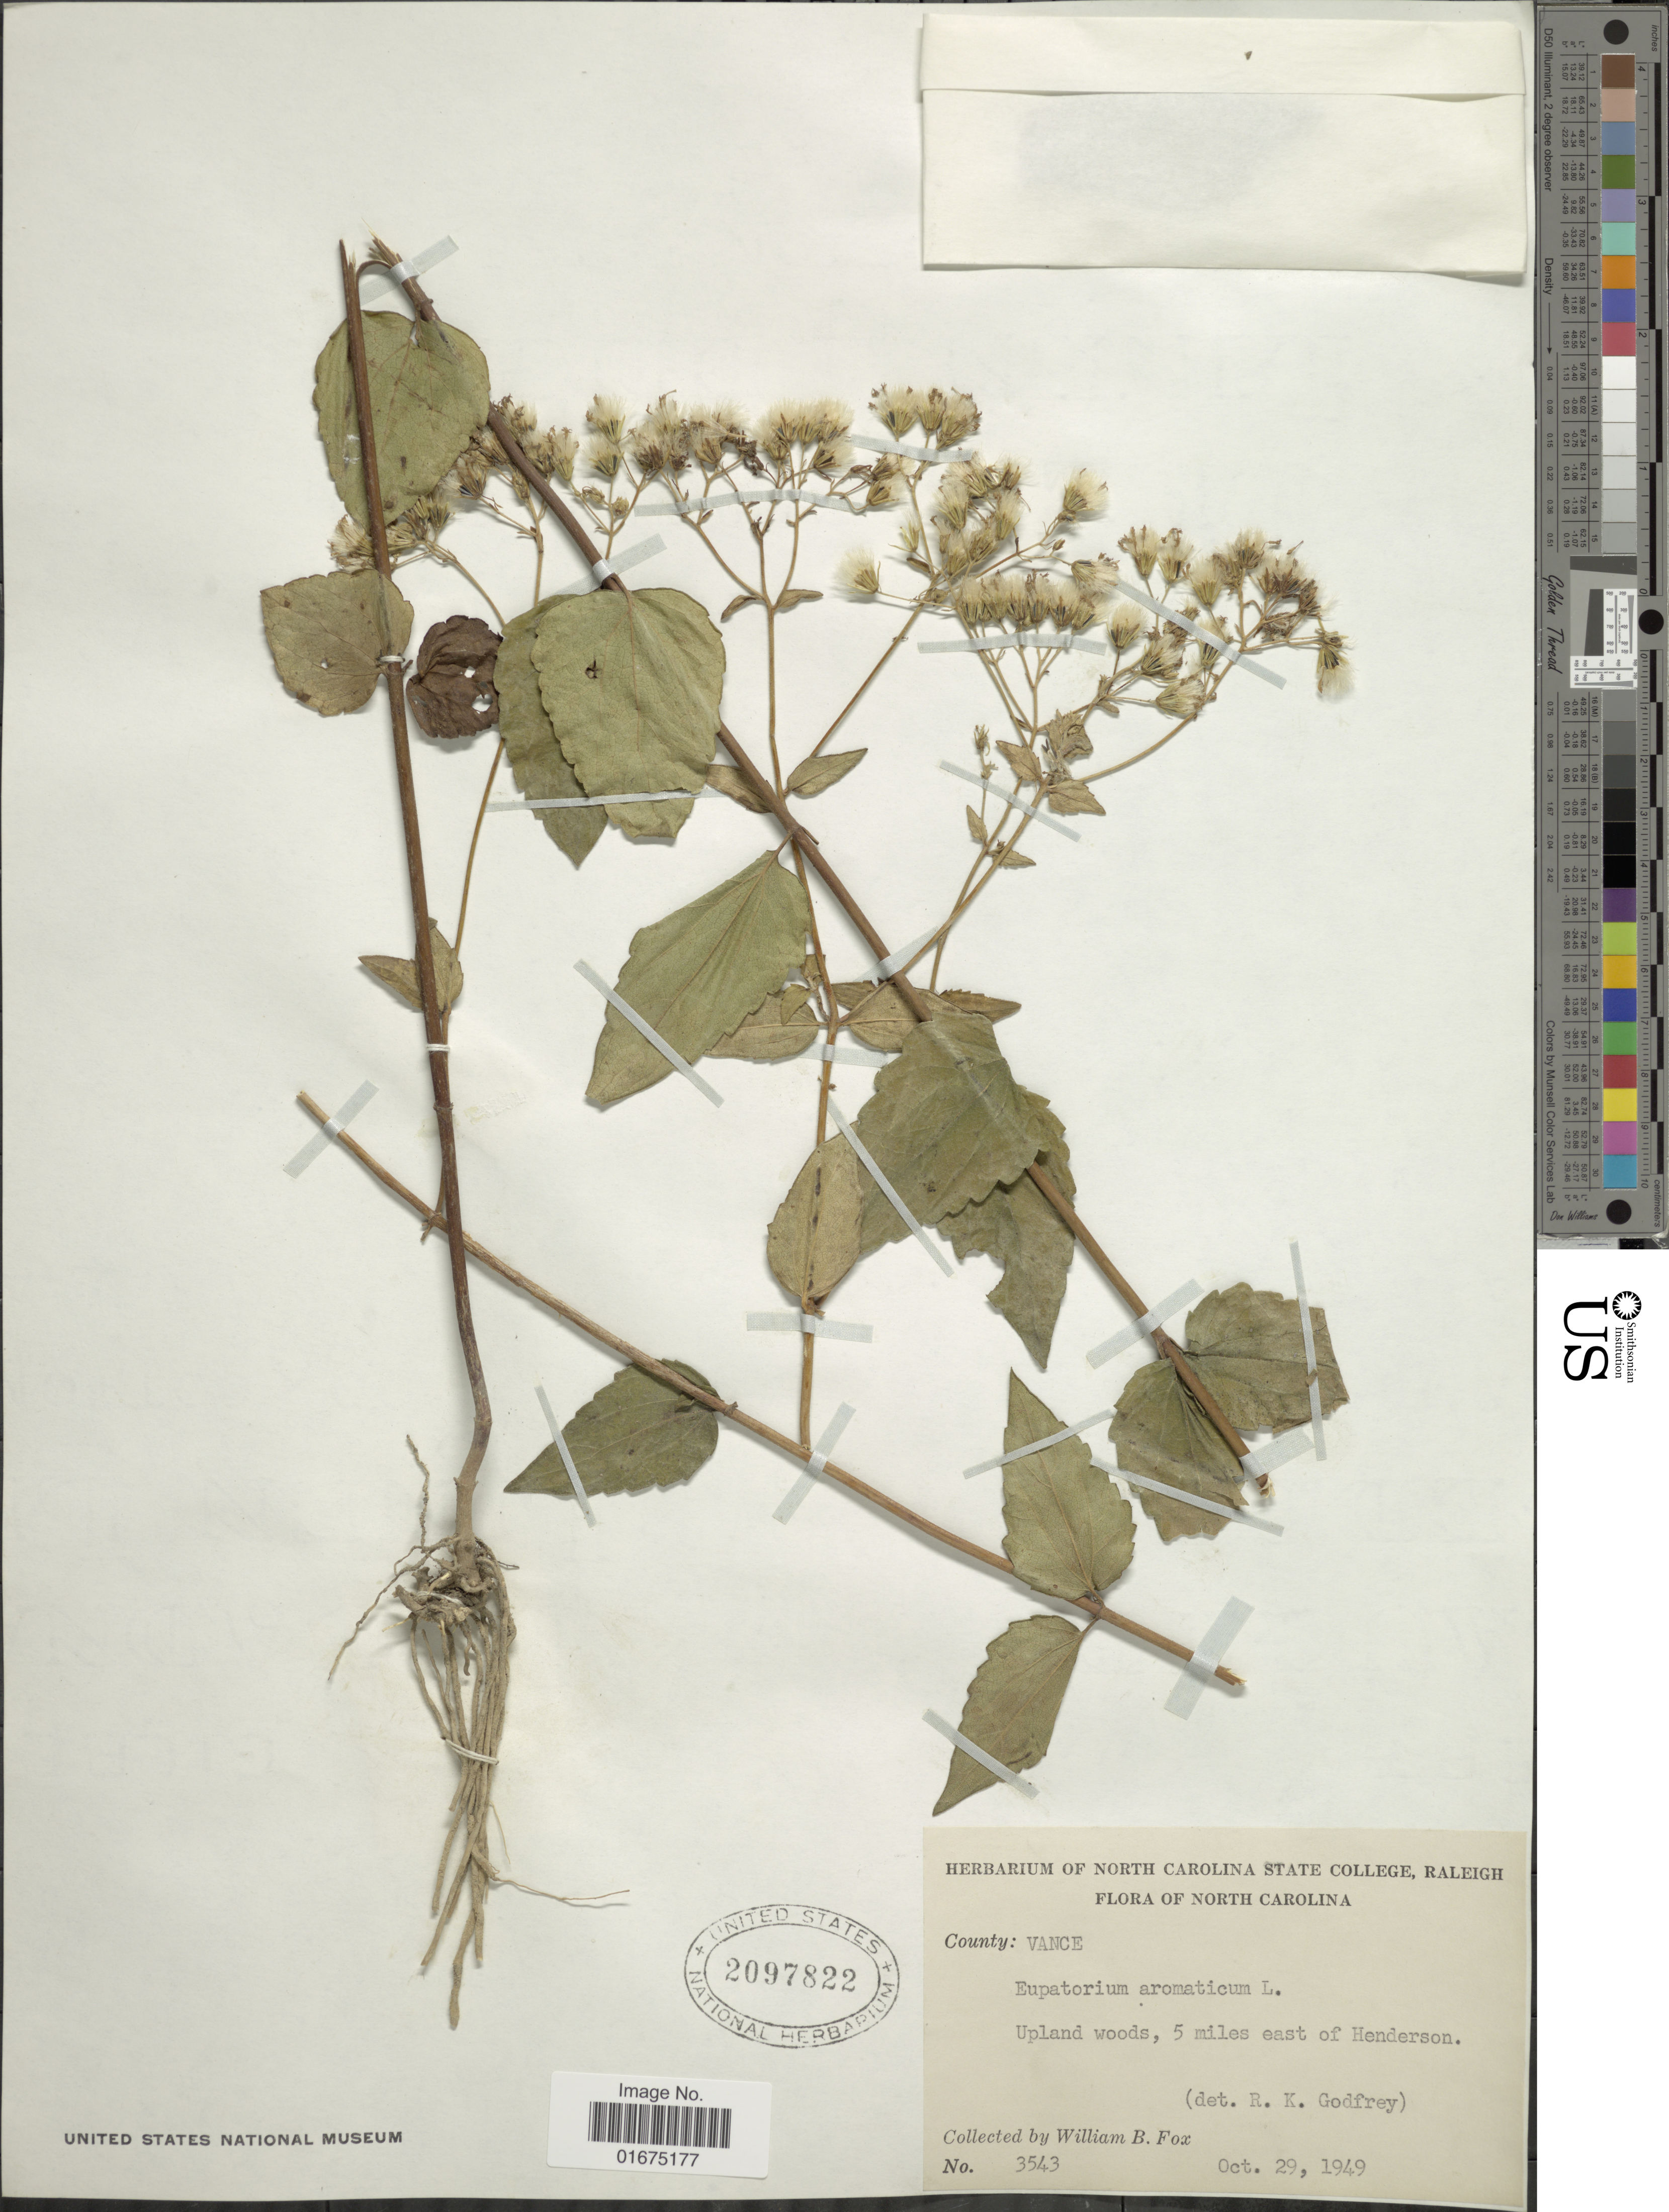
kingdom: Plantae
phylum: Tracheophyta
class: Magnoliopsida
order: Asterales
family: Asteraceae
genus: Ageratina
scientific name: Ageratina aromatica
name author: (L.) Spach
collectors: W. B. Fox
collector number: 3543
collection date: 1949-10-29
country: United States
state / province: North Carolina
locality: County: Vance, Upland woods, 5 miles east of Henderson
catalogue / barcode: US 2097822